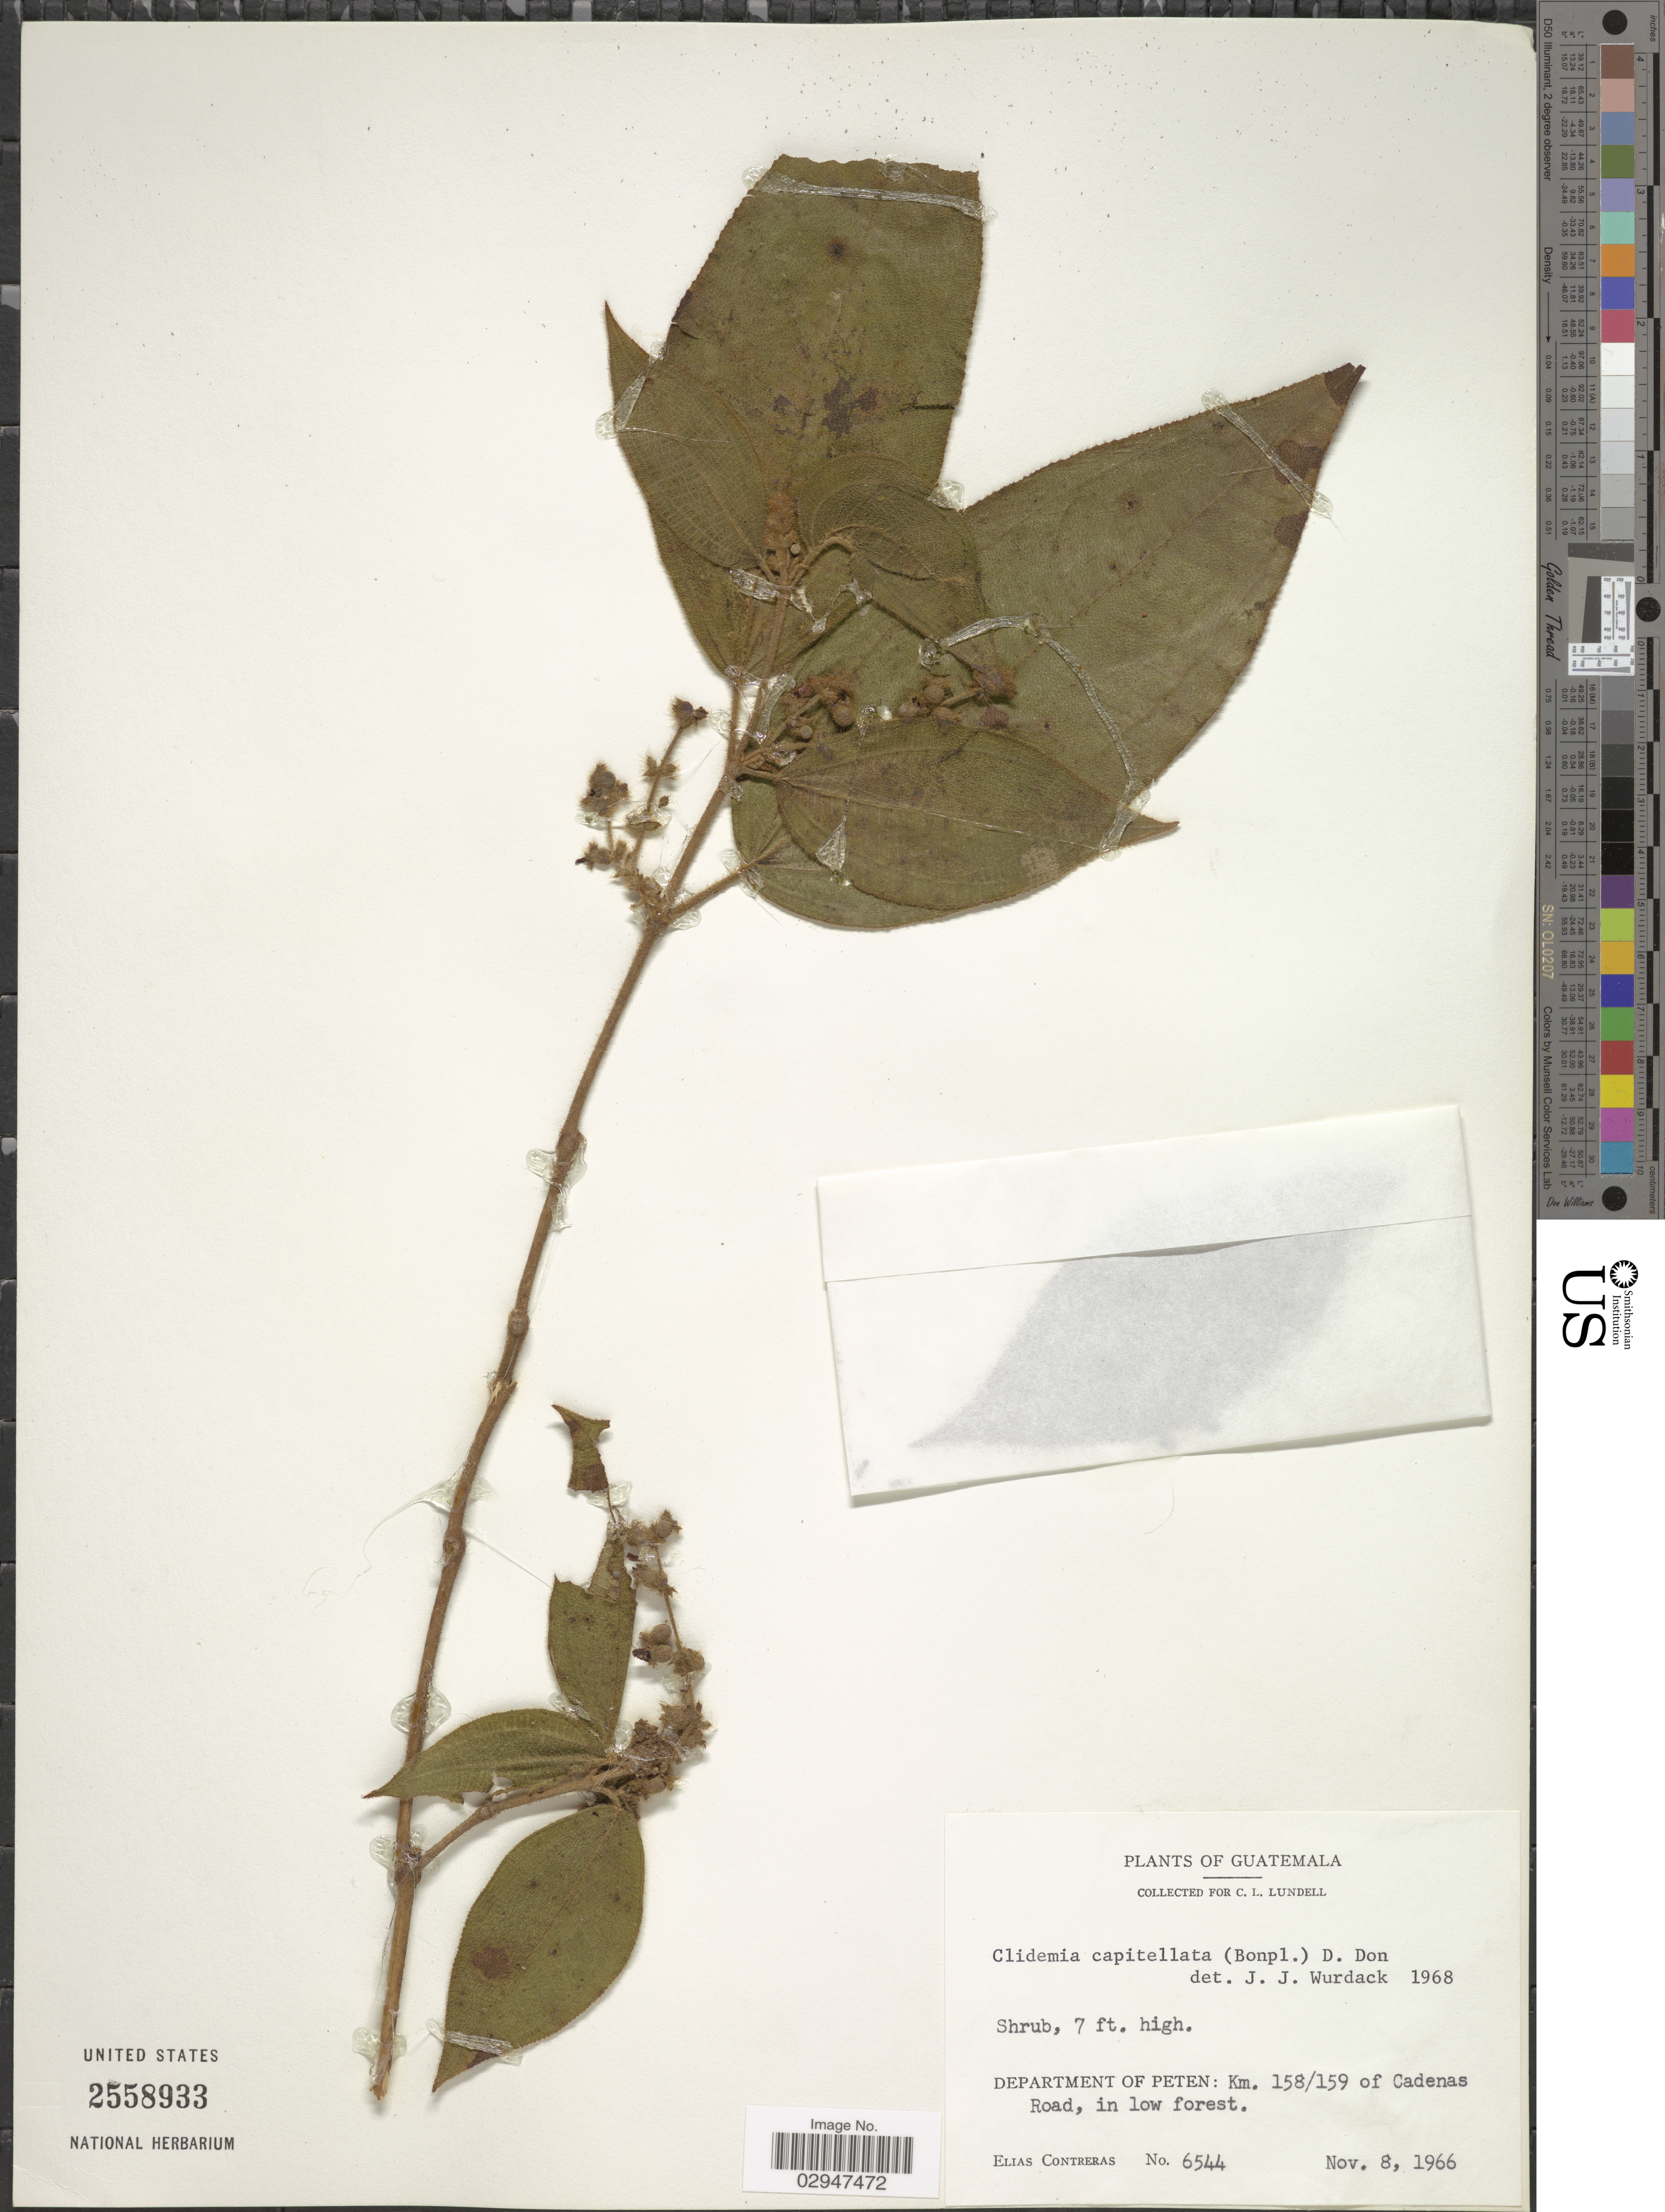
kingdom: Plantae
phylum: Tracheophyta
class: Magnoliopsida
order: Myrtales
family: Melastomataceae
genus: Clidemia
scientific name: Clidemia capitellata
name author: (Bonpl.) D. Don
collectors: E. Contreras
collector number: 6544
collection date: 1966-11-08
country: Guatemala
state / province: El Petén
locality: Department of Peten: Km. 158/159 of Cadenas Road, in low forest.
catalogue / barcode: US 2558933